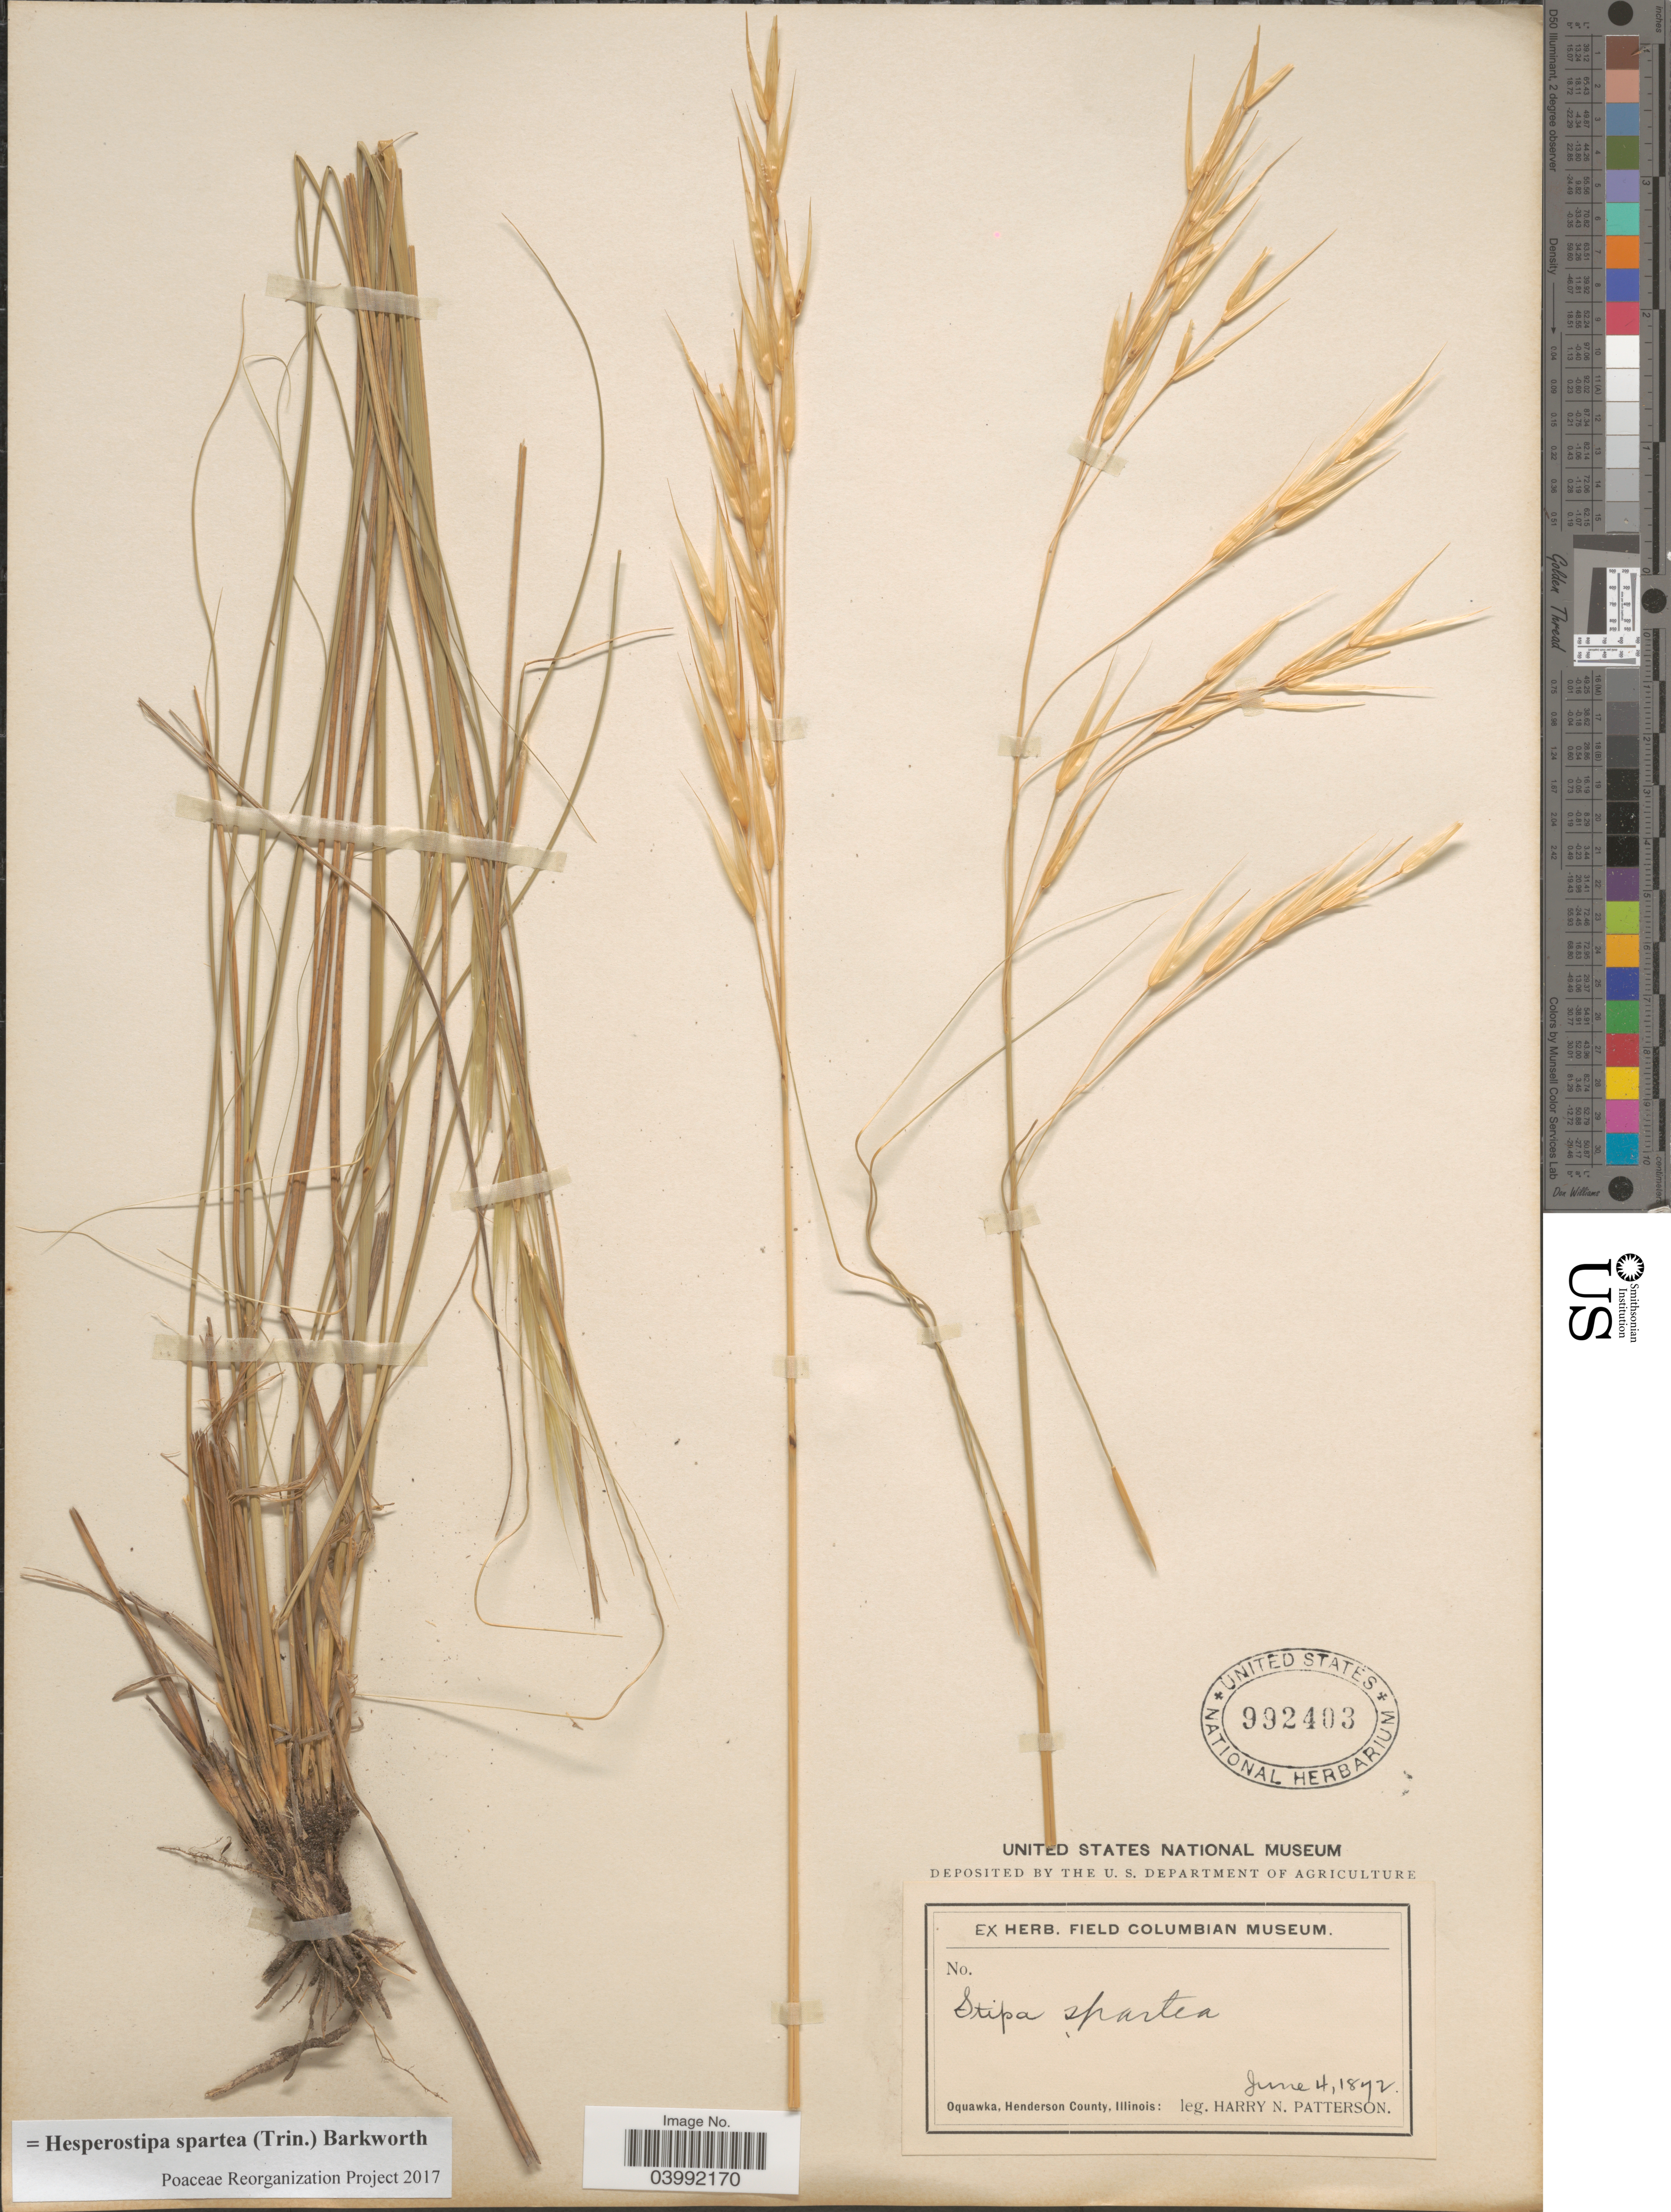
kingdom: Plantae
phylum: Tracheophyta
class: Liliopsida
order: Poales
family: Poaceae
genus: Hesperostipa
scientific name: Hesperostipa spartea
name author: (Trin.) Barkworth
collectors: H. N. Patterson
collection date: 1872-06-04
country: United States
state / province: Illinois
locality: Oquawka, Henderson County.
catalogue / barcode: US 992403